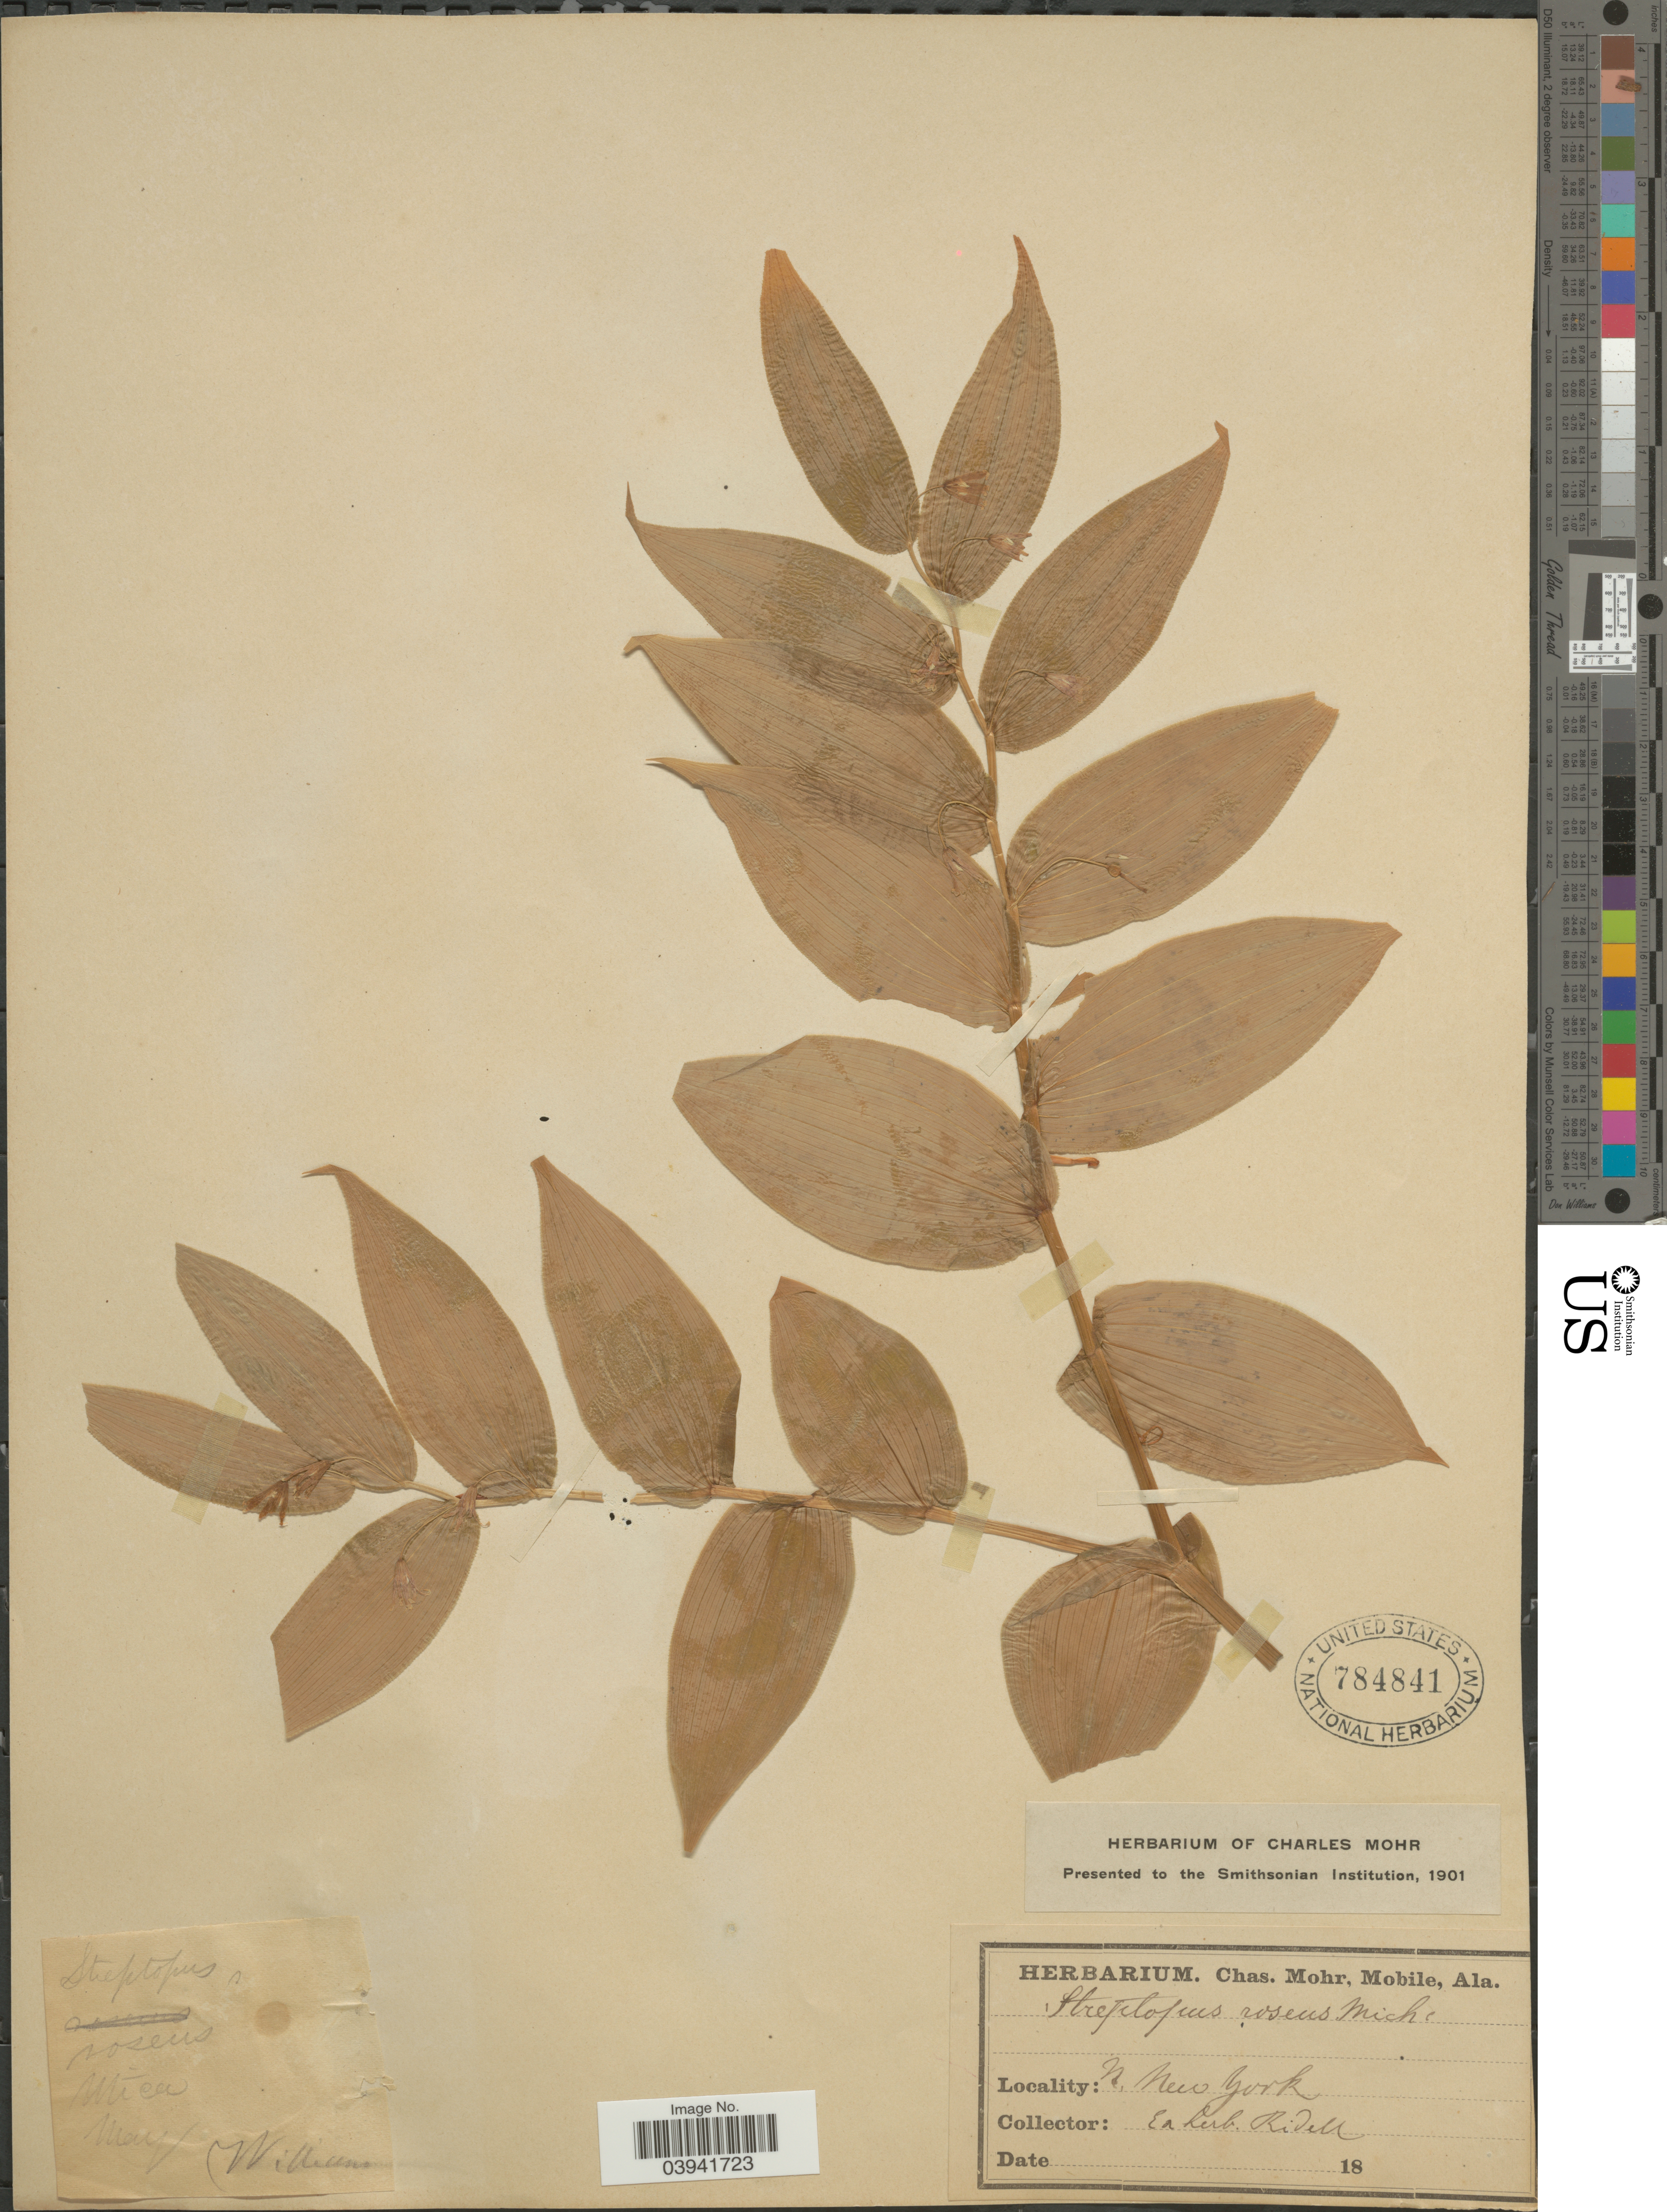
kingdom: Plantae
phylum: Tracheophyta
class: Liliopsida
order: Liliales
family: Liliaceae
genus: Streptopus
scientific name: Streptopus roseus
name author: Michx.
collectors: -- Williams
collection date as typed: May 18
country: United States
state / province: New York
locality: N. New York.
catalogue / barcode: US 784841